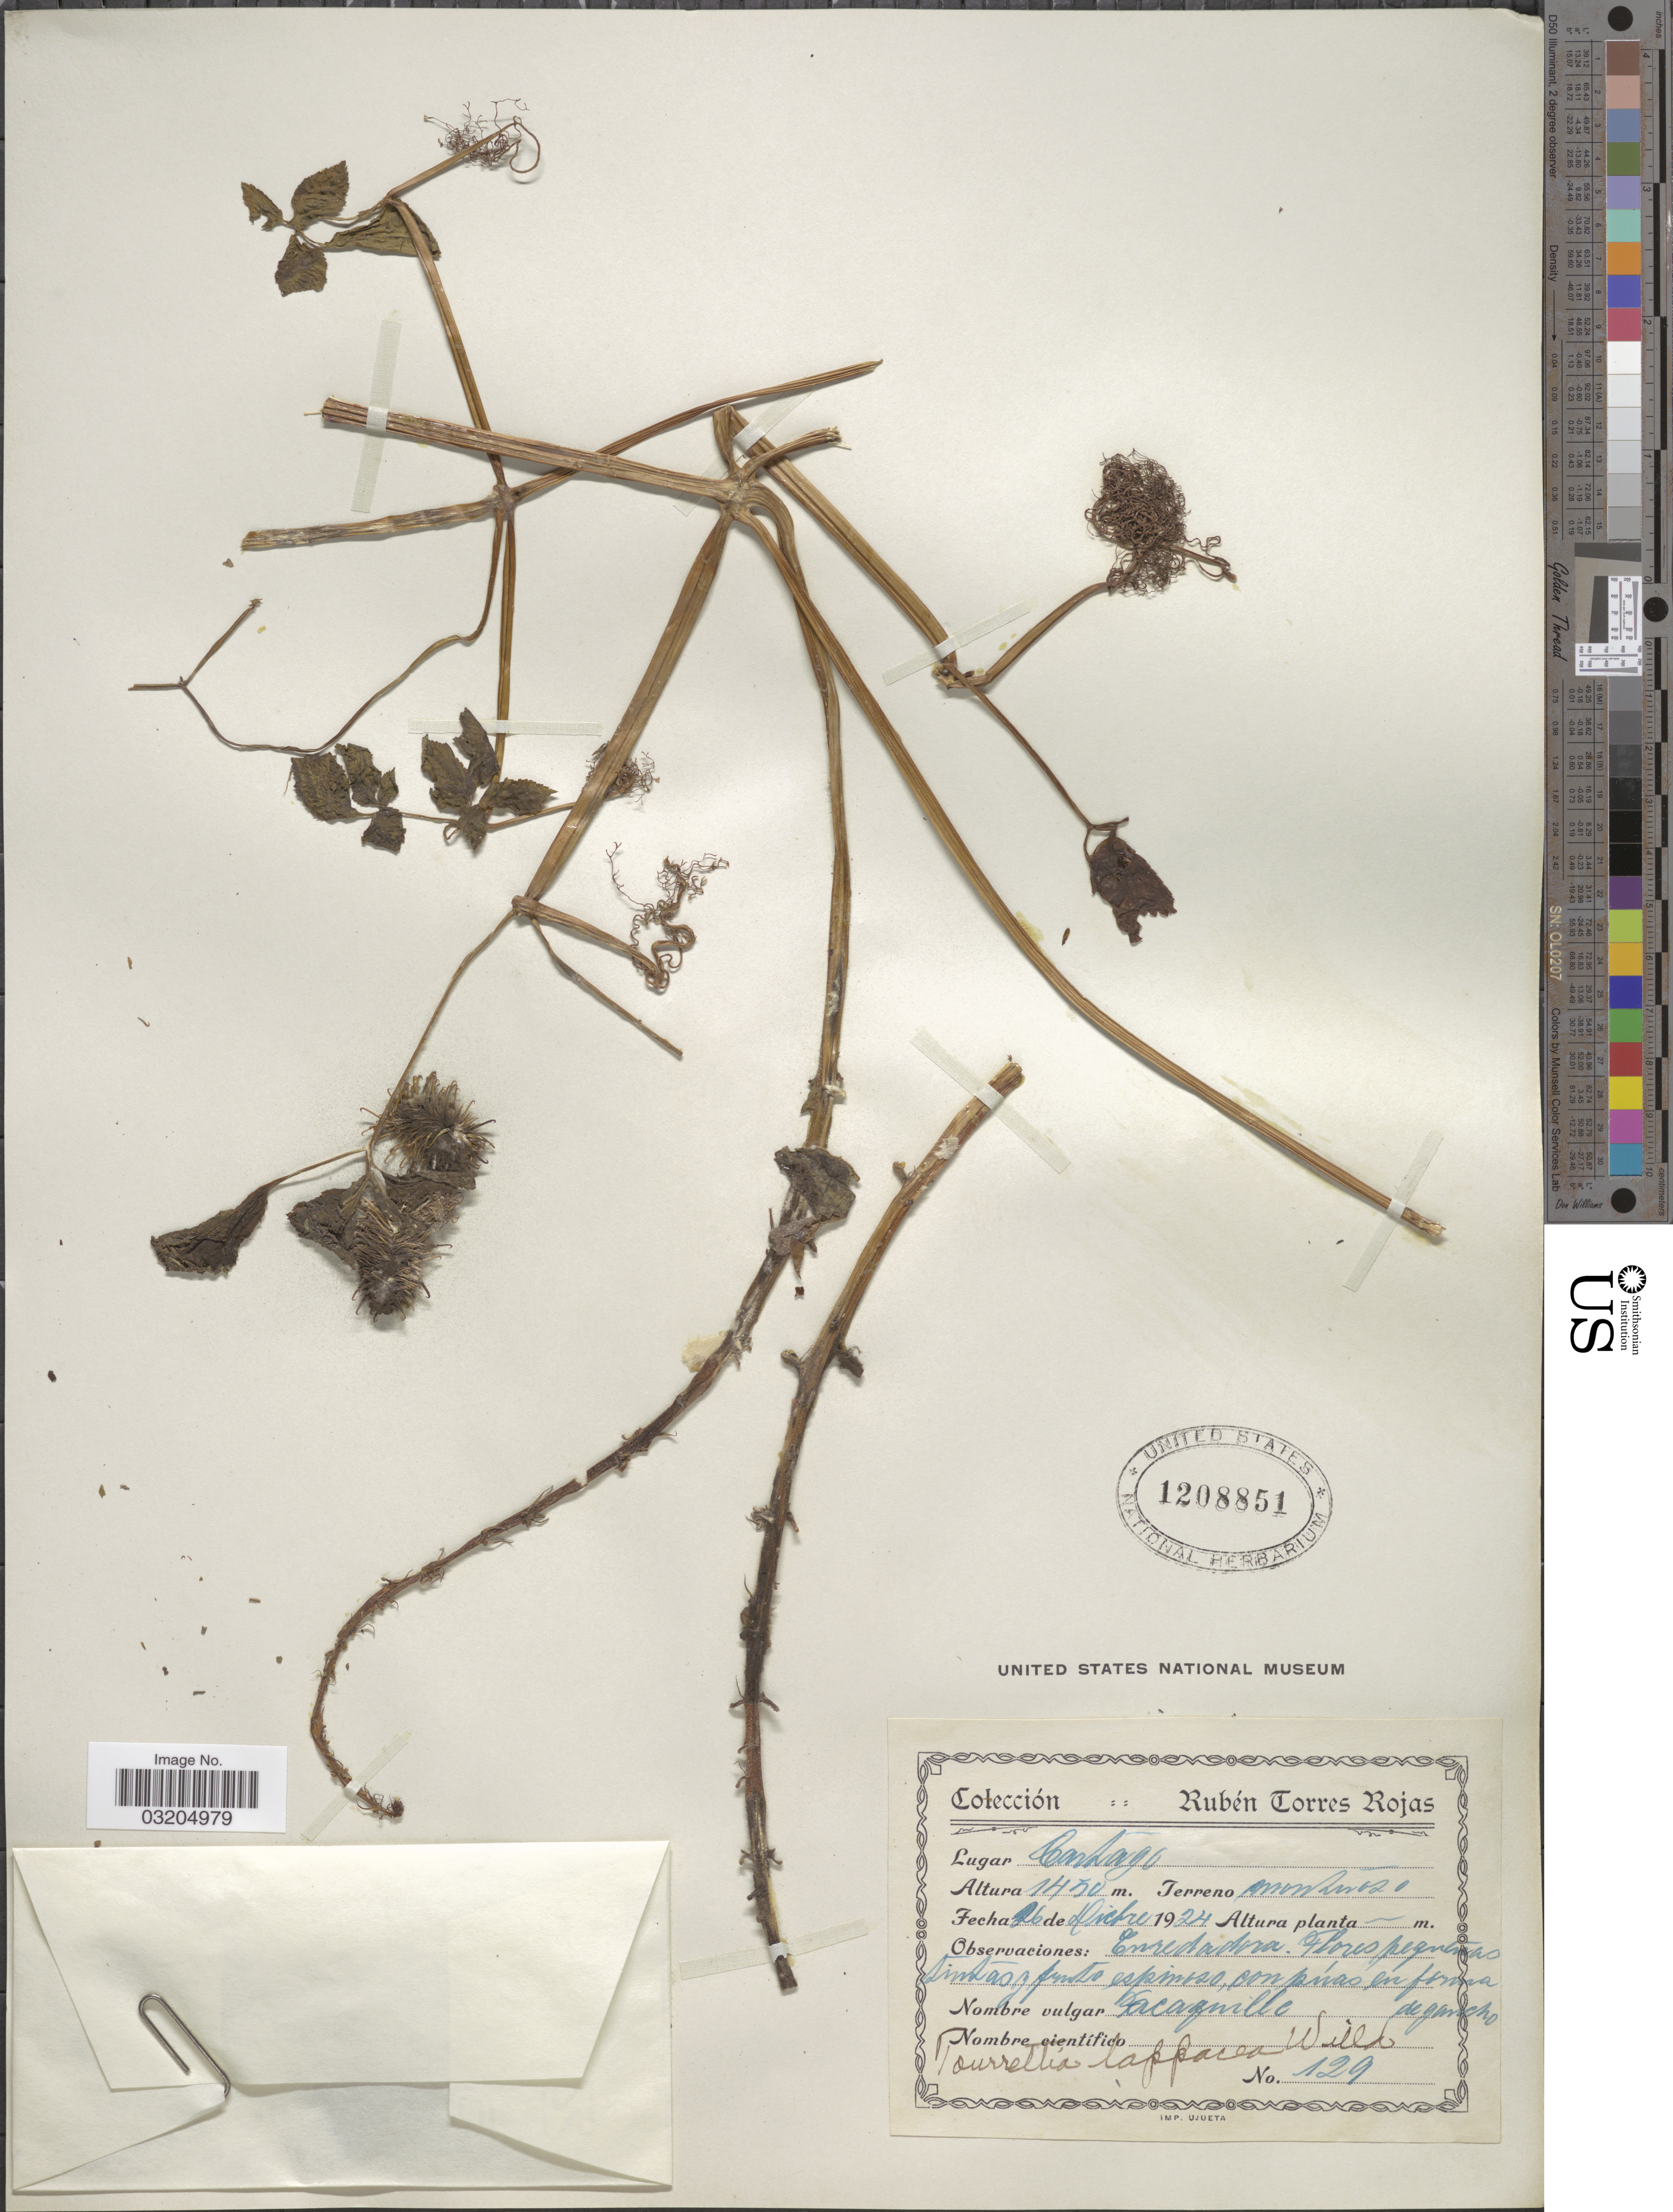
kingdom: Plantae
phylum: Tracheophyta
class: Magnoliopsida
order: Lamiales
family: Bignoniaceae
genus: Tourrettia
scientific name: Tourrettia lappacea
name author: (L'Hér.) Willd.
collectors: R. Torres Rojas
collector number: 129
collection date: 1924-12-26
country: Costa Rica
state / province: Cartago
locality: Cartago.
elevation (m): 1450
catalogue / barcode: US 1208851